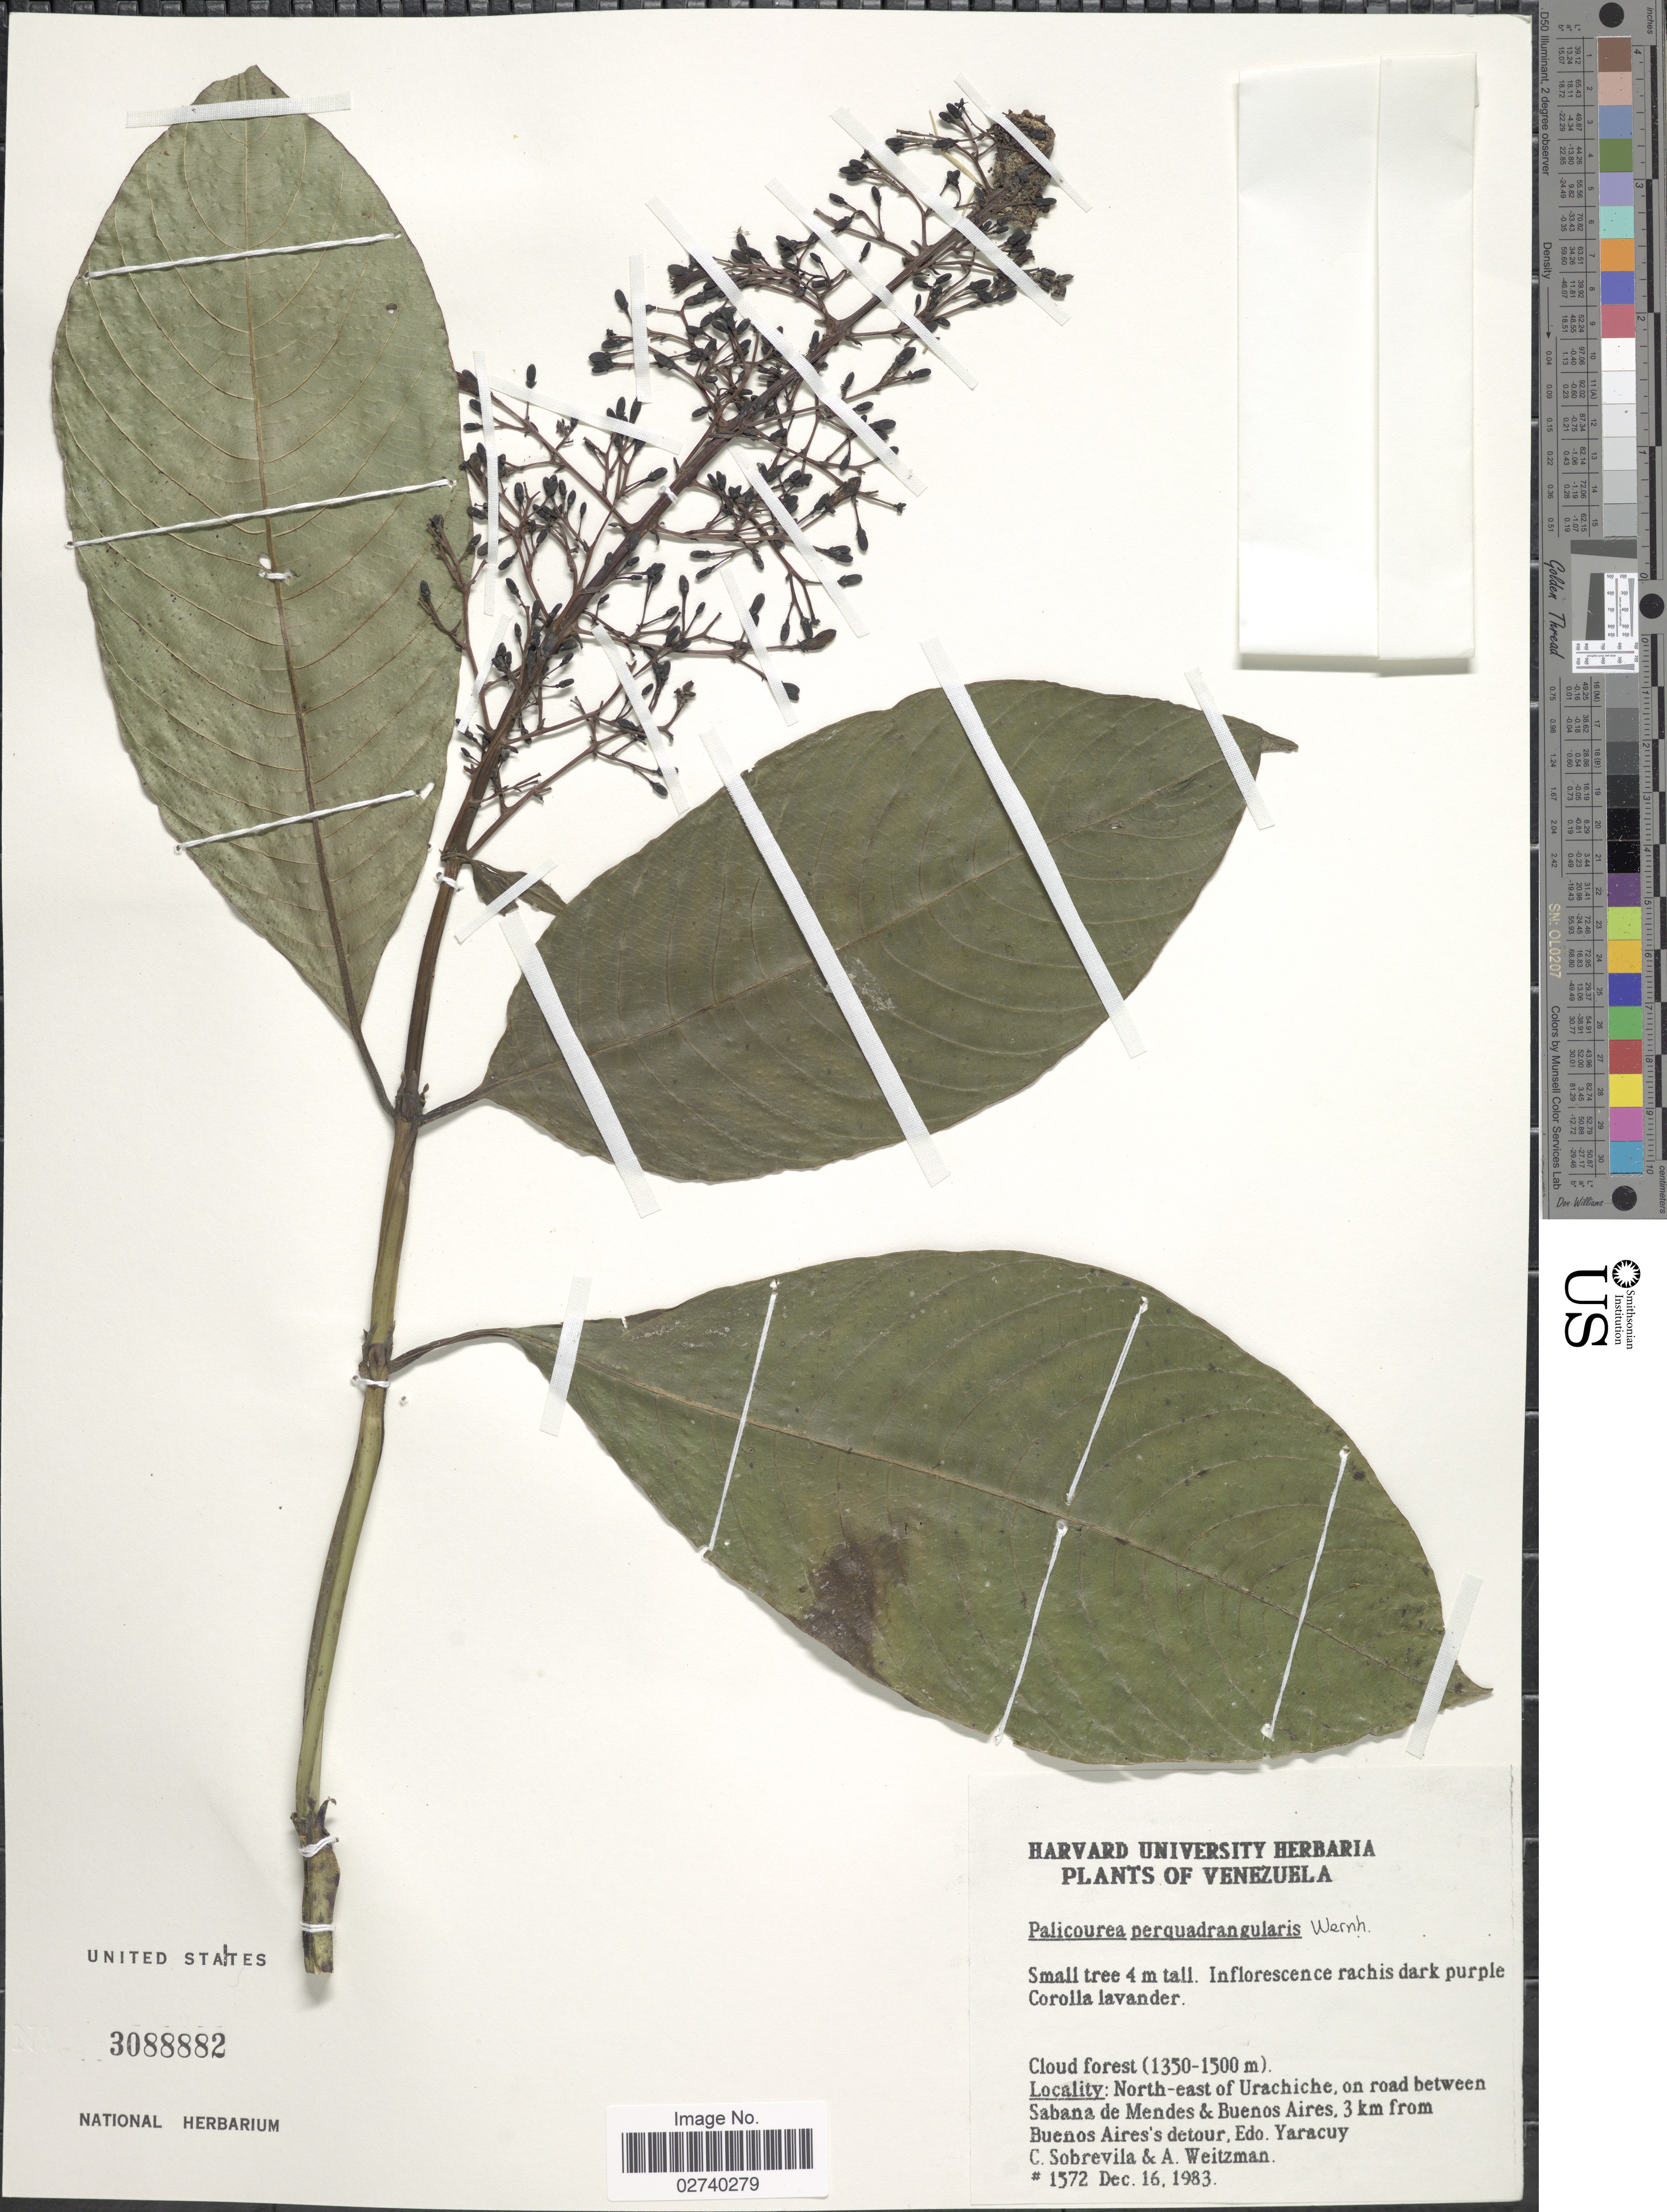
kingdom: Plantae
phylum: Tracheophyta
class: Magnoliopsida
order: Gentianales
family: Rubiaceae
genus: Palicourea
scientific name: Palicourea perquadrangularis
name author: Wernham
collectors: C. Sobrevila & A. Weitzman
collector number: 1572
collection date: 1983-12-16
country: Venezuela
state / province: Yaracuy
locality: North-east of Urachiche, on road between Sabana de Mendes & Buenos Aires, 3 km from Buenos Aire's detour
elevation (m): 1350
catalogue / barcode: US 3088882